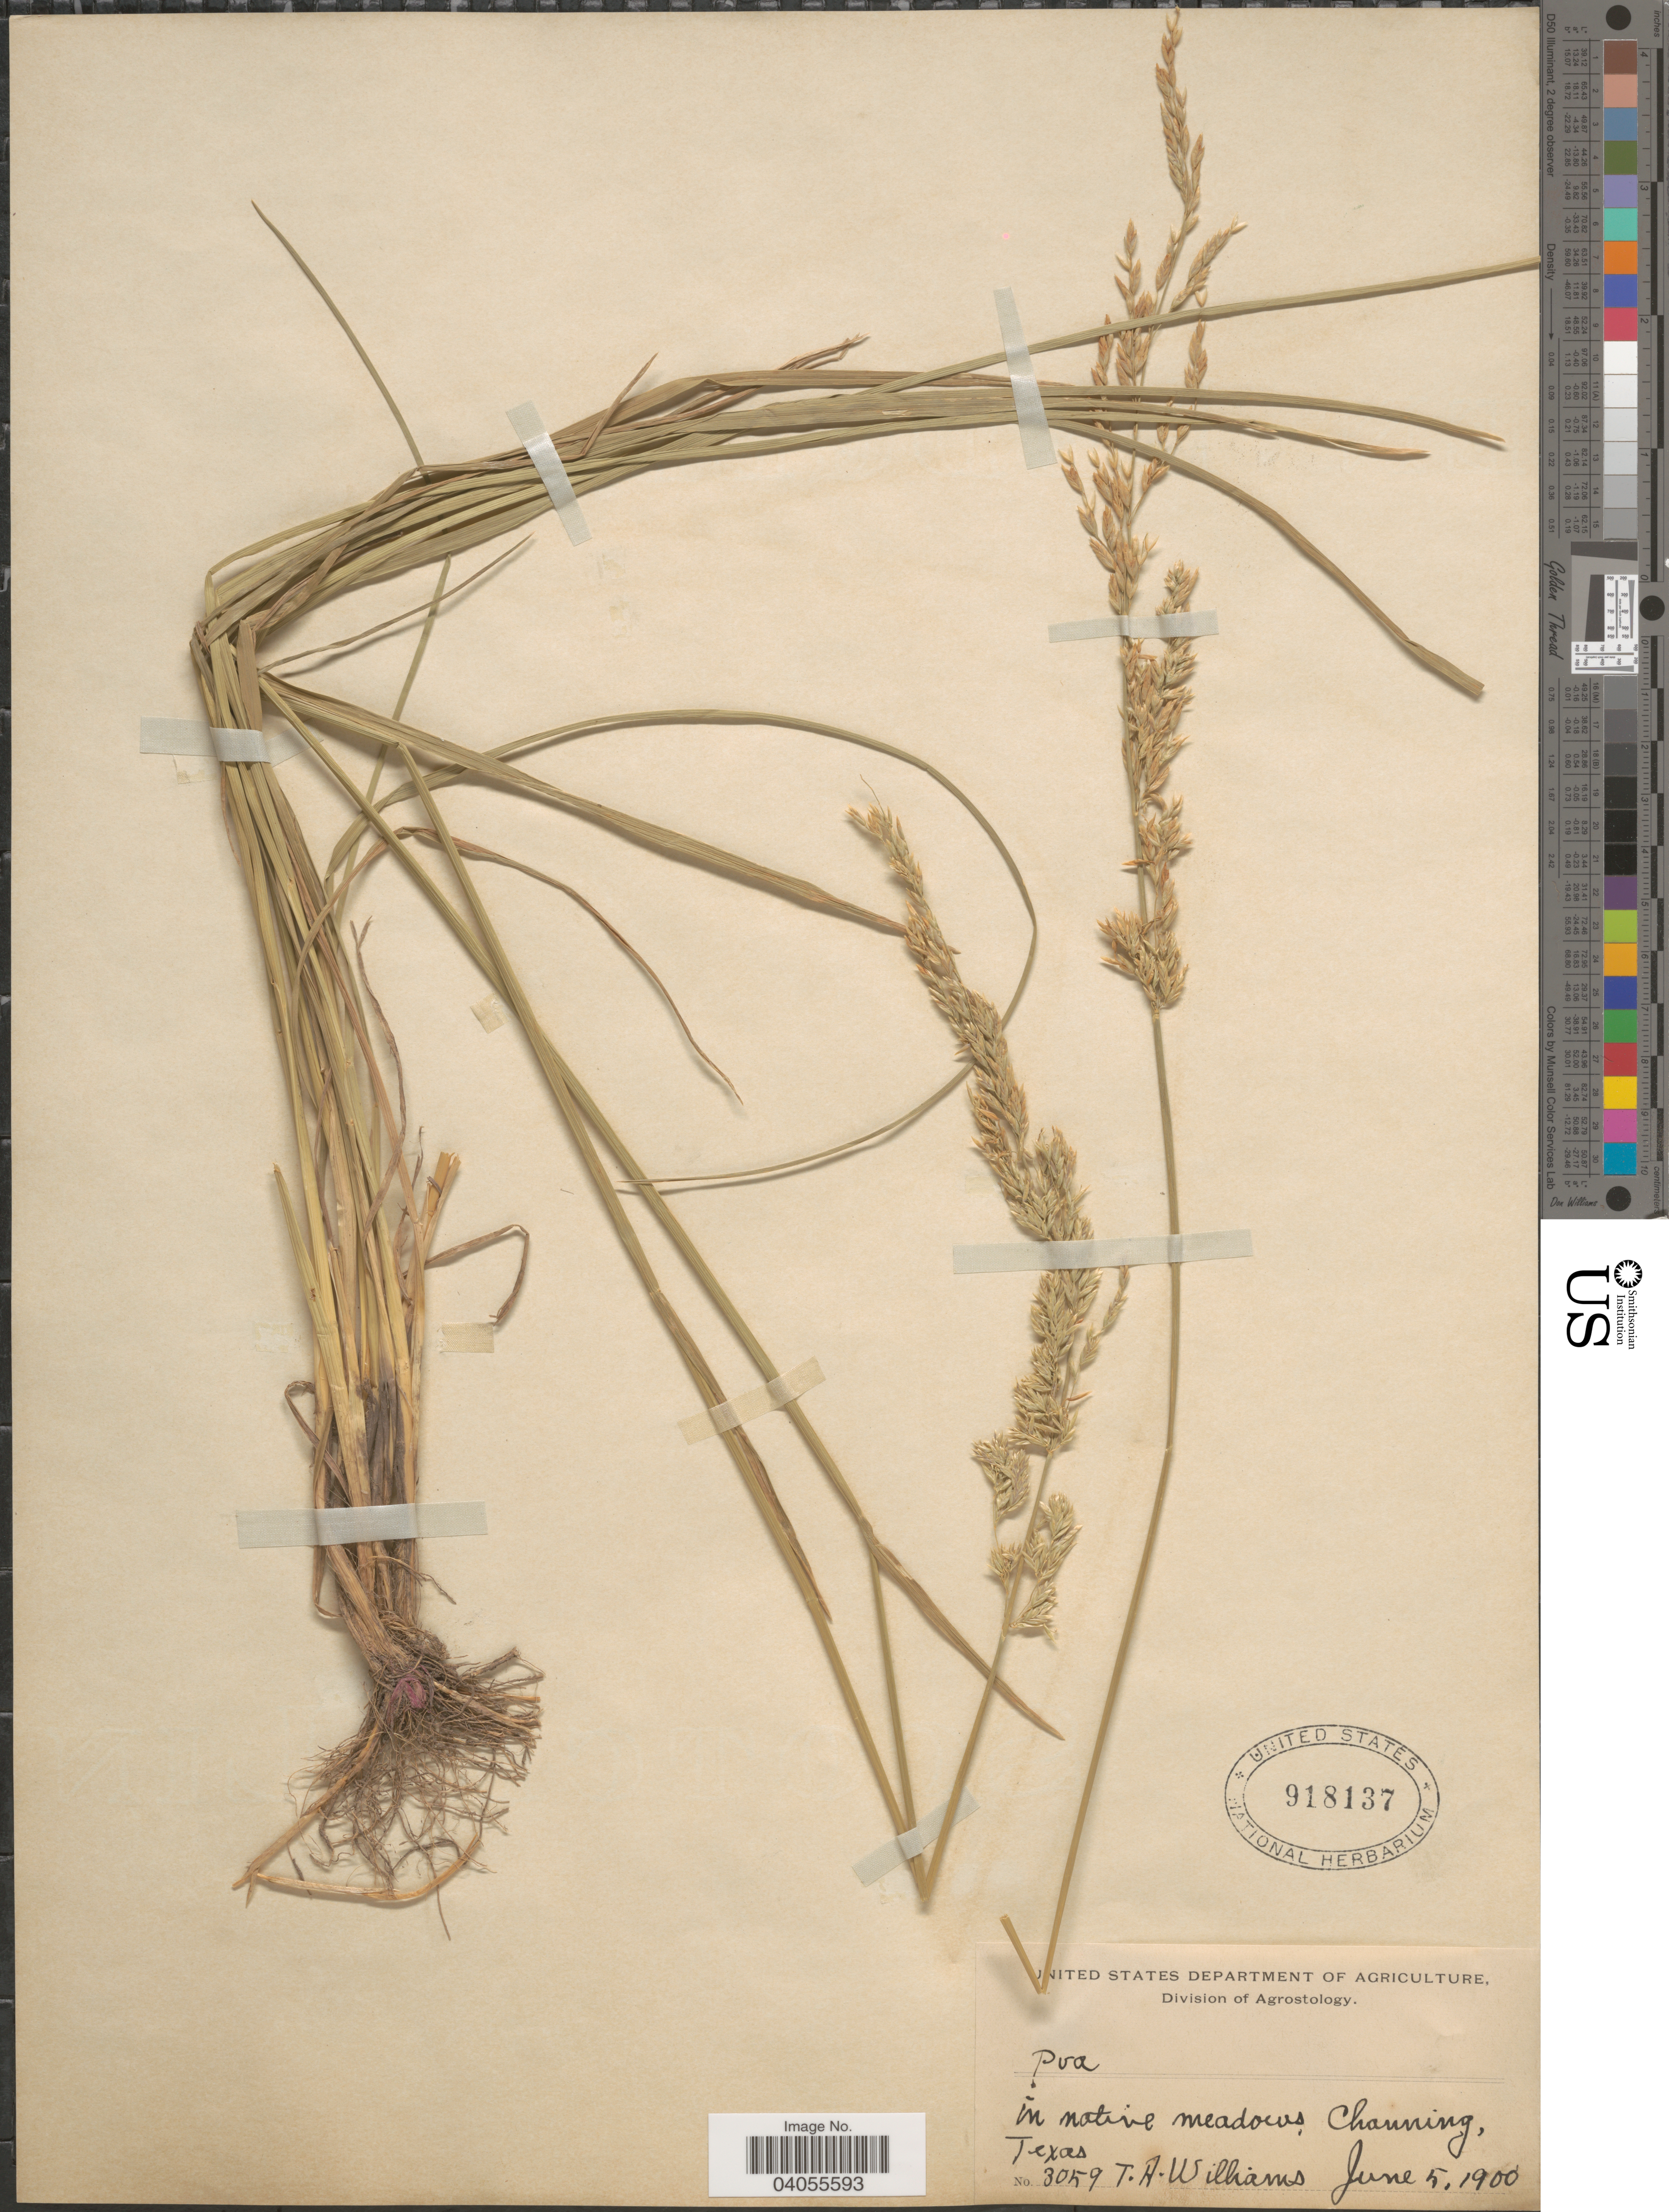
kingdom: Plantae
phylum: Tracheophyta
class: Liliopsida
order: Poales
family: Poaceae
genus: Poa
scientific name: Poa arida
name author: Vasey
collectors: T. Williams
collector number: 3059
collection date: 1900-06-05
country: United States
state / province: Texas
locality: In native meadows, Channing.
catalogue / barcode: US 918137